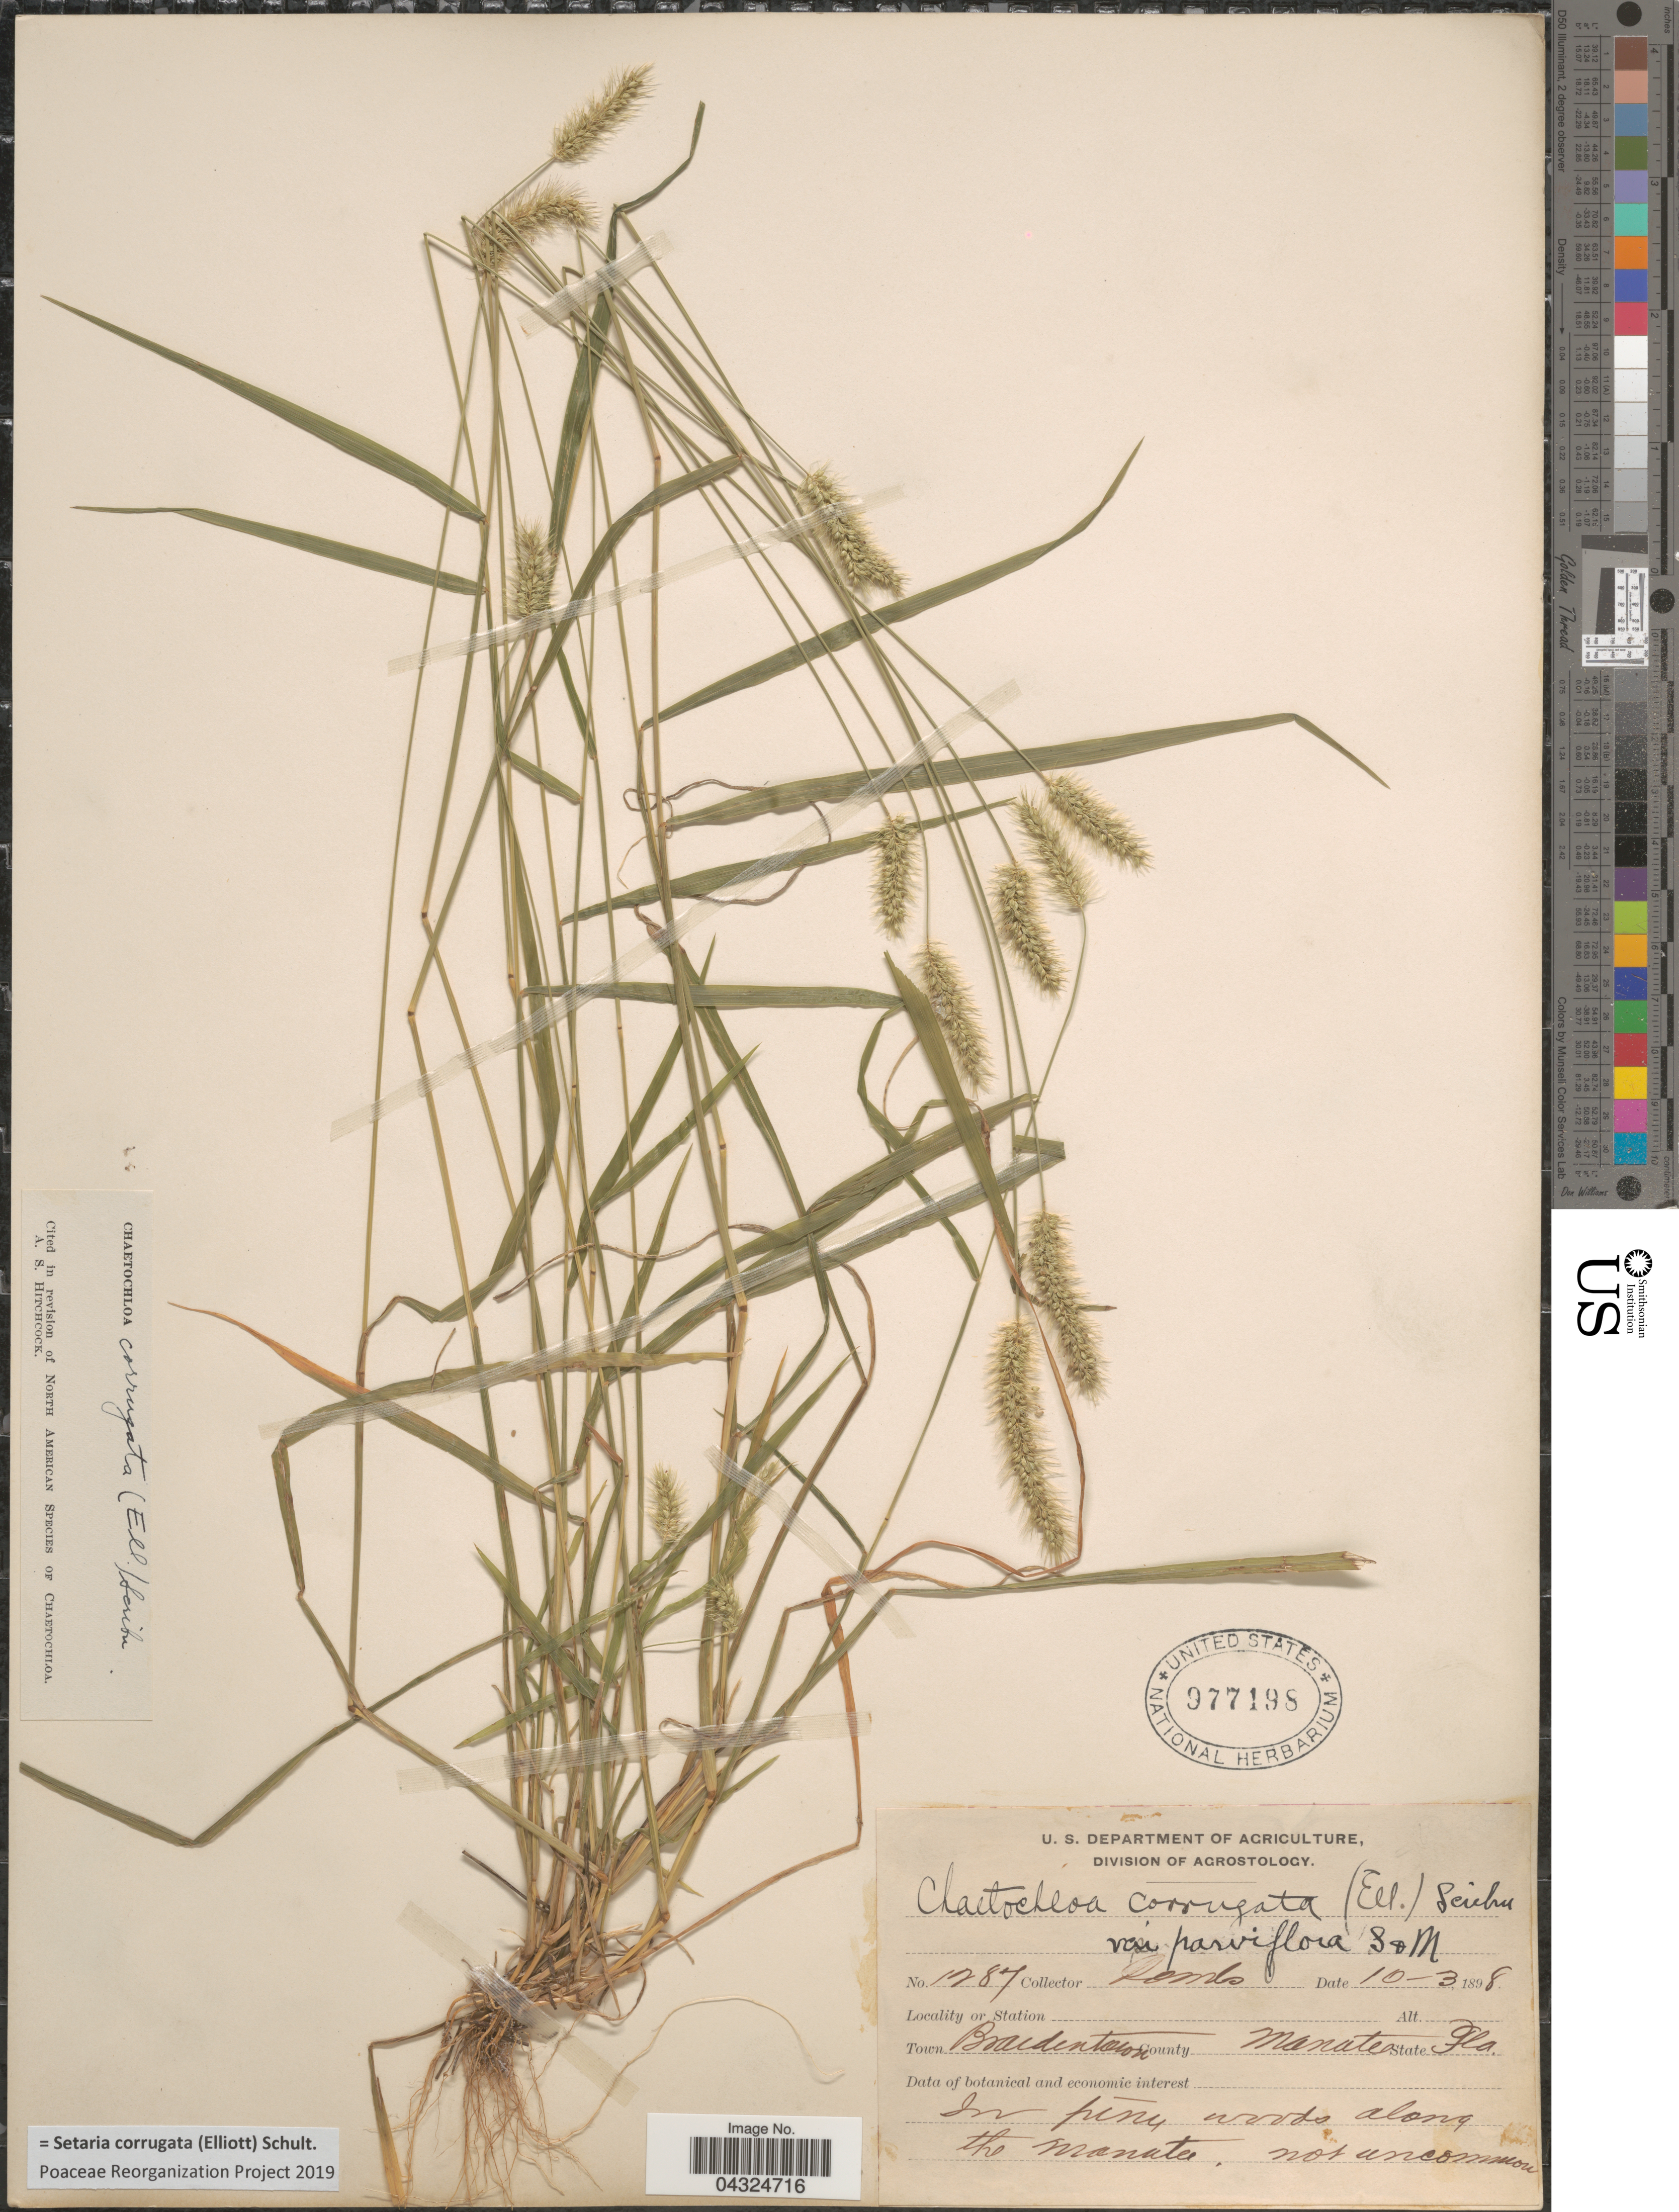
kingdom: Plantae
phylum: Tracheophyta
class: Liliopsida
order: Poales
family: Poaceae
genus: Setaria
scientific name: Setaria corrugata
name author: (Elliott) Schult.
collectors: -. Combs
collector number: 1287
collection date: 1898-10-03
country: United States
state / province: Florida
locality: Town Braidentown. County Manate.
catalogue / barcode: US 977198